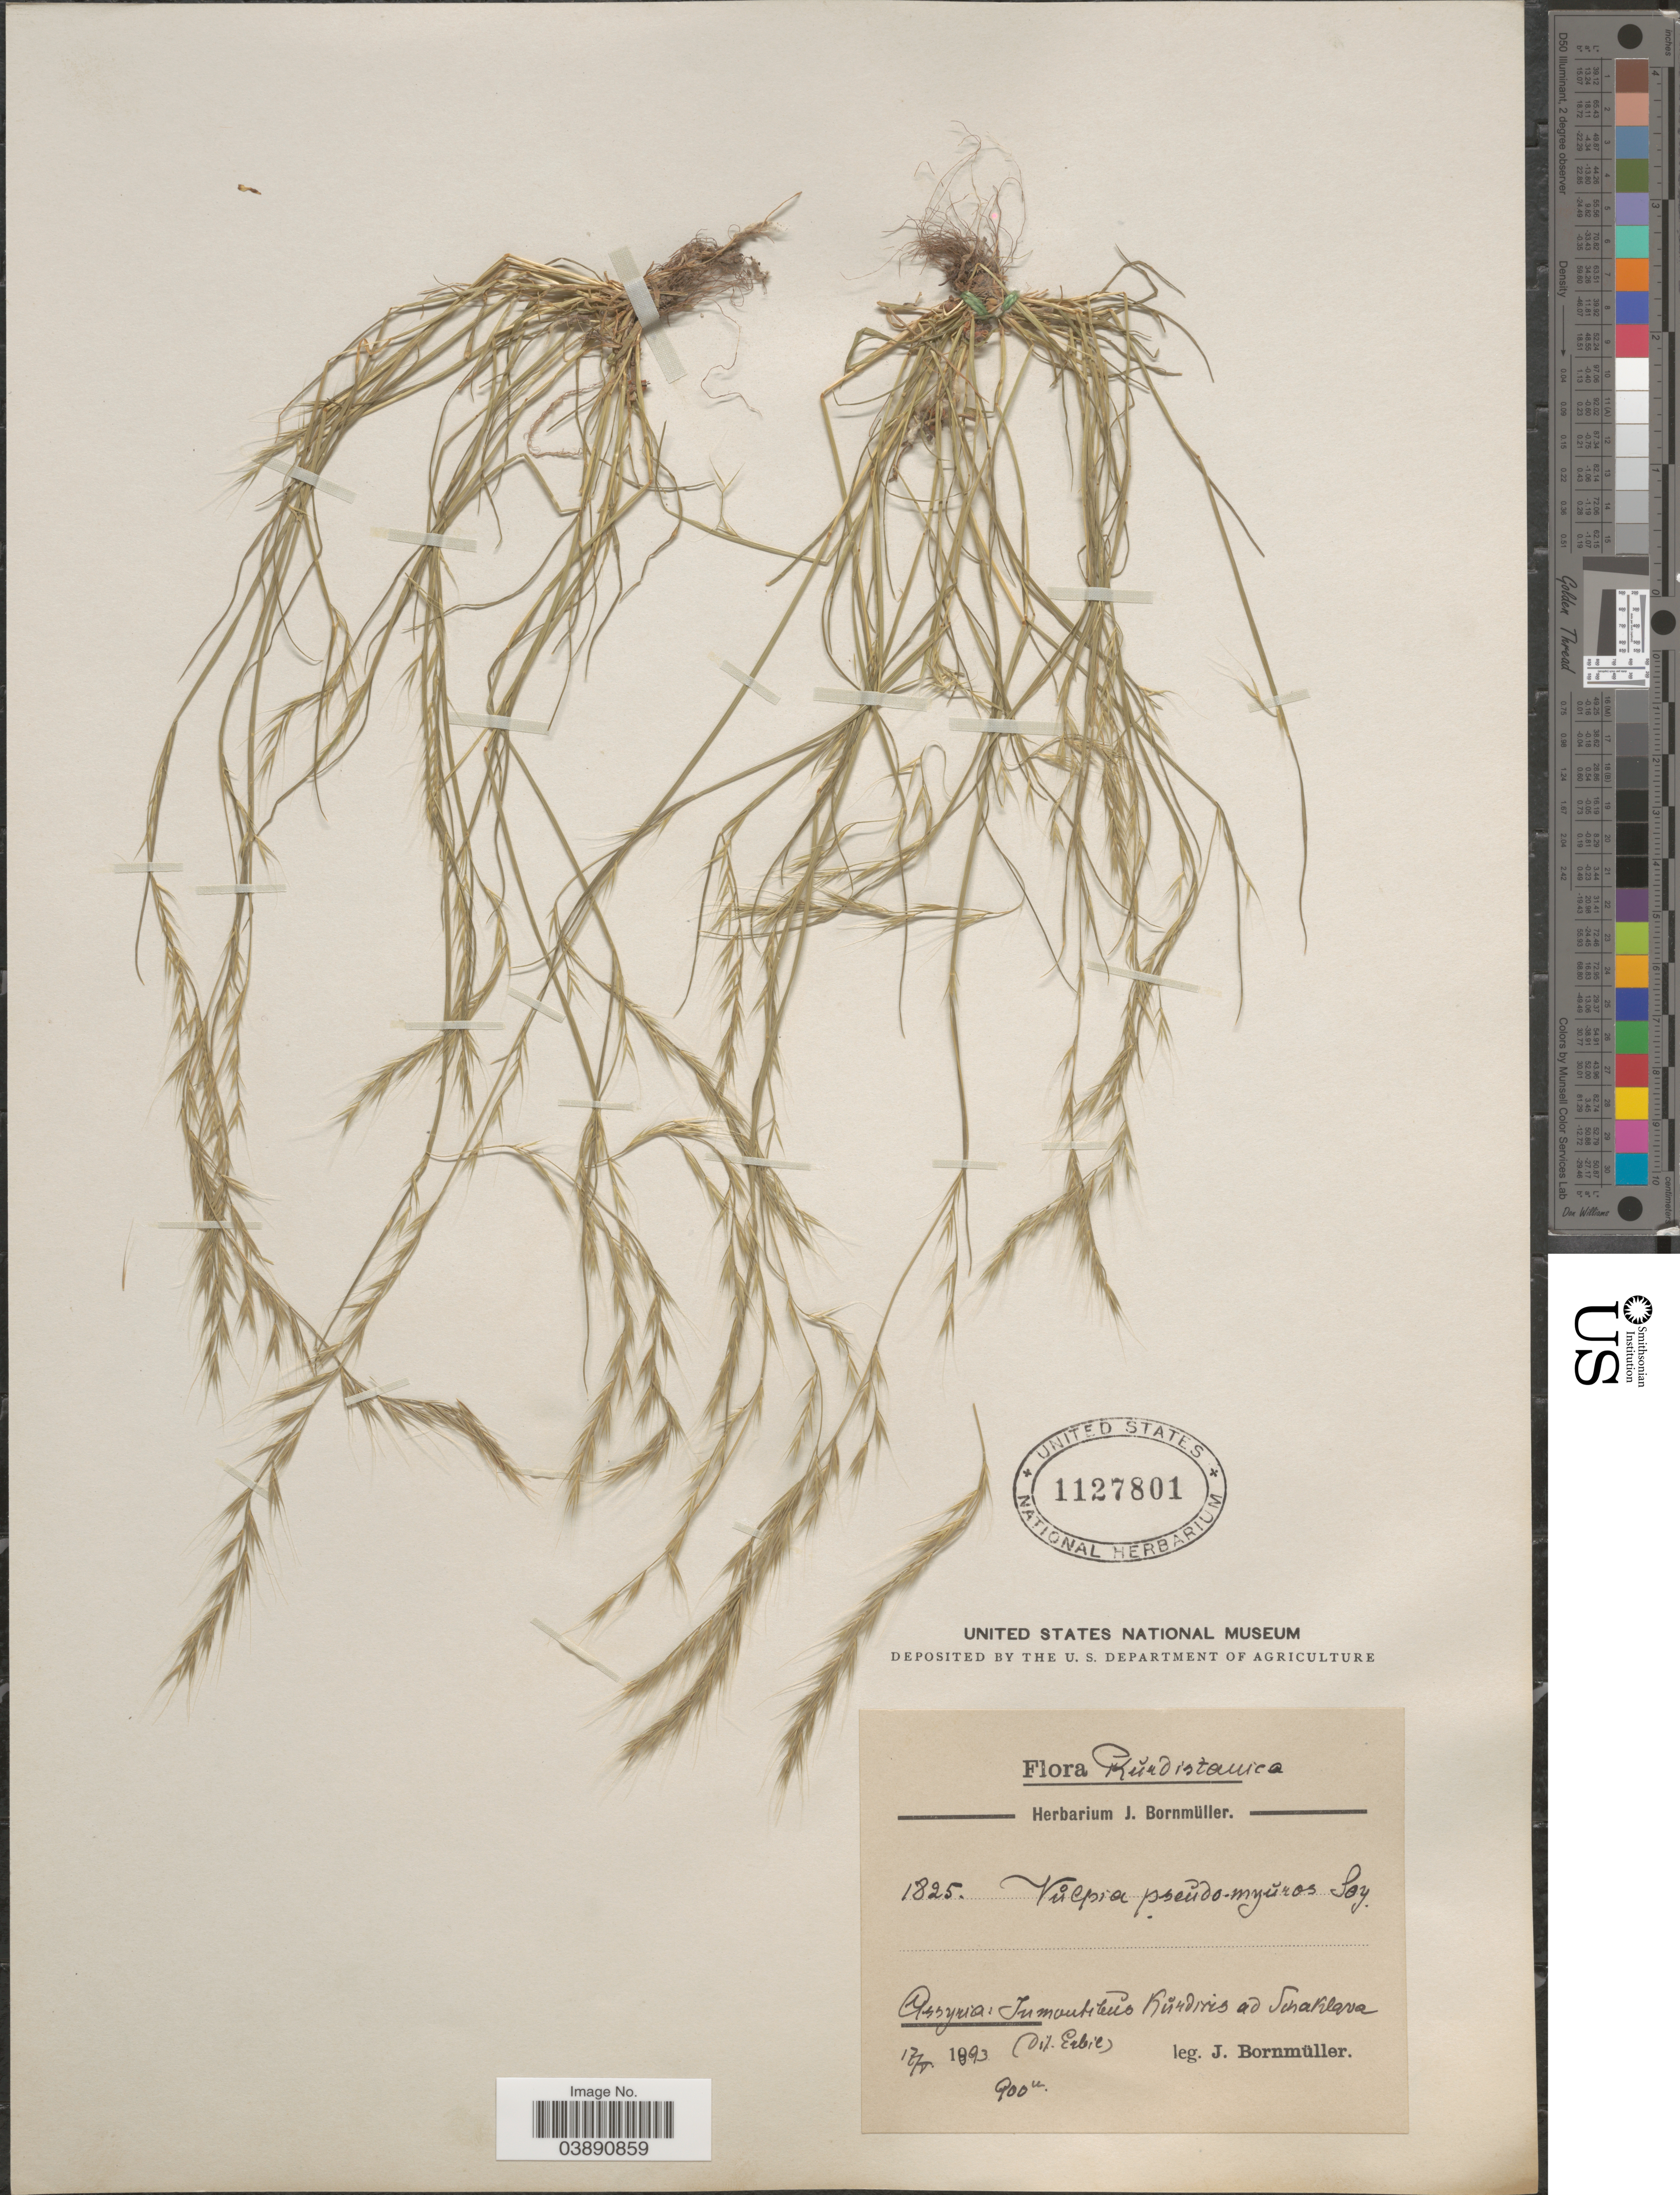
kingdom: Plantae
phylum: Tracheophyta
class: Liliopsida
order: Poales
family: Poaceae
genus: Festuca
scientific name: Festuca myuros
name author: L.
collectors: J. Bornmüller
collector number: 1825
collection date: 1893-05-17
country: Iran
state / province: Kurdistan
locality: Kurdistanica. Assyria: In montibus Kurdiris ad Schaklava (dit. Erbil).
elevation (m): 900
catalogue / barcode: US 1127801